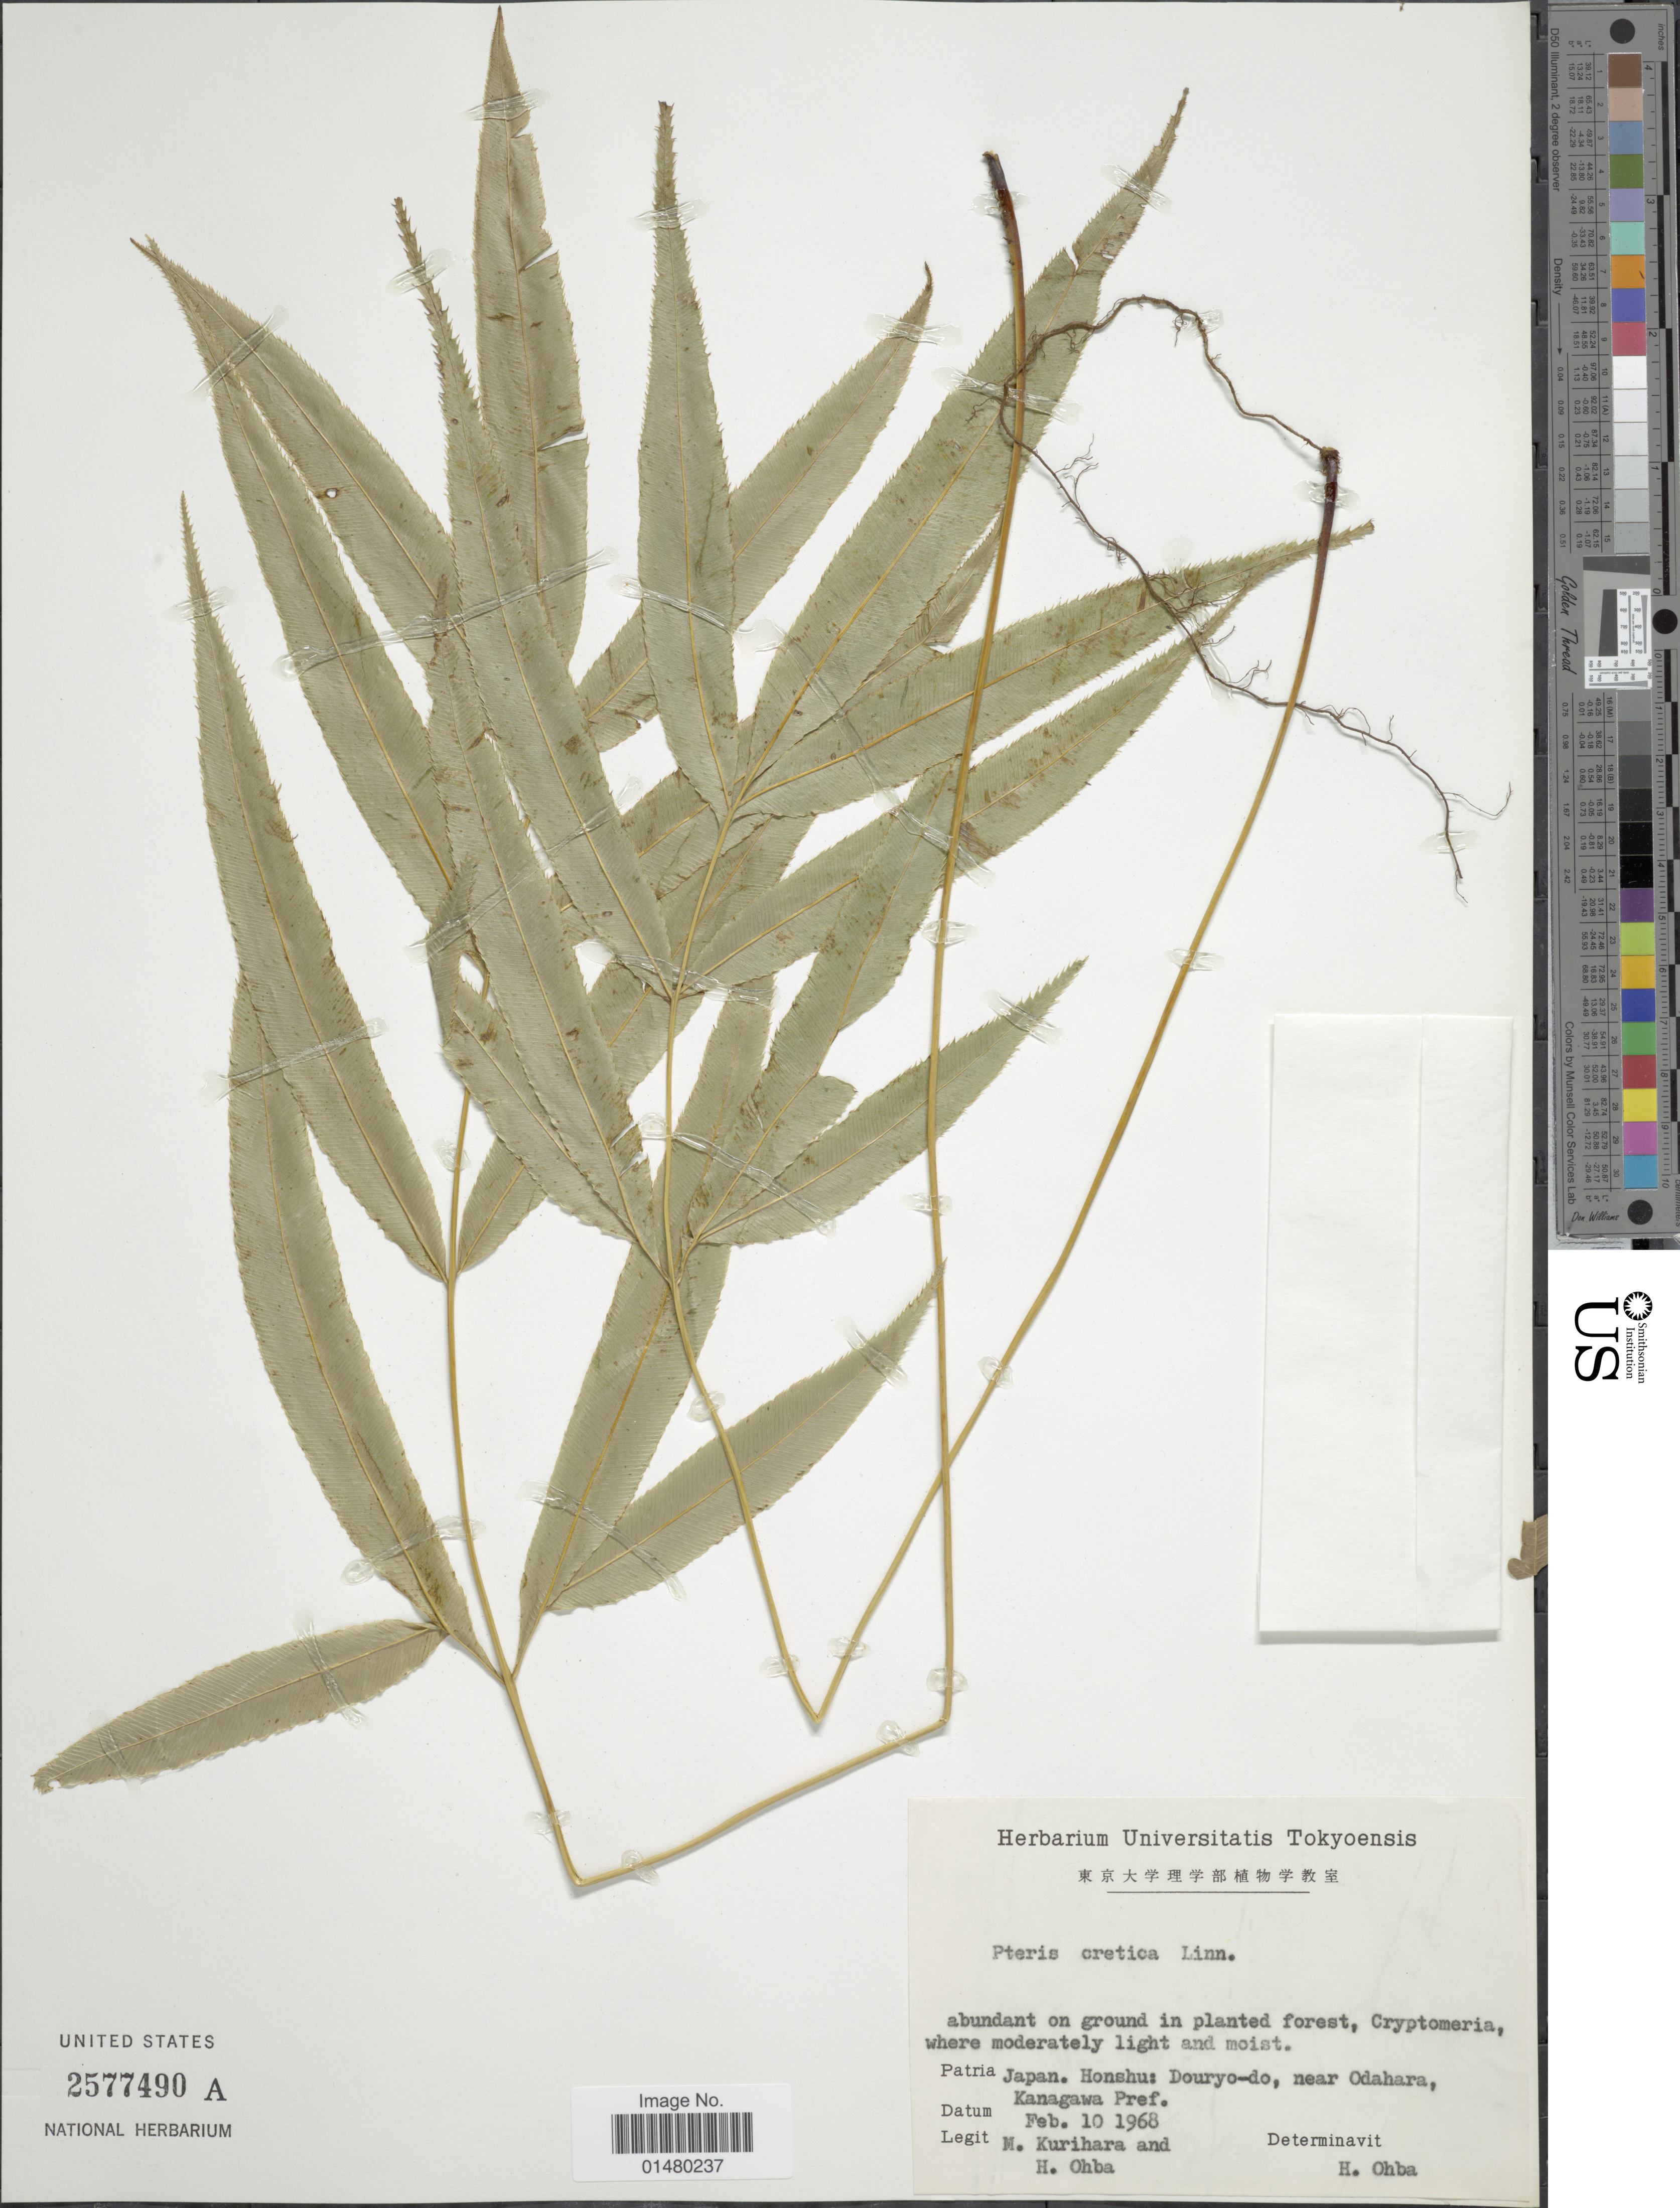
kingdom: Plantae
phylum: Tracheophyta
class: Polypodiopsida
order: Polypodiales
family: Pteridaceae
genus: Pteris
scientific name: Pteris cretica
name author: L.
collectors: M. Kurihara & H. Ohba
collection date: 1968-02-10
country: Japan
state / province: Kanagawa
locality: Honshu: Douryo-do, near Odahara, Kanagawa Pref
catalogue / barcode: US 2577490A